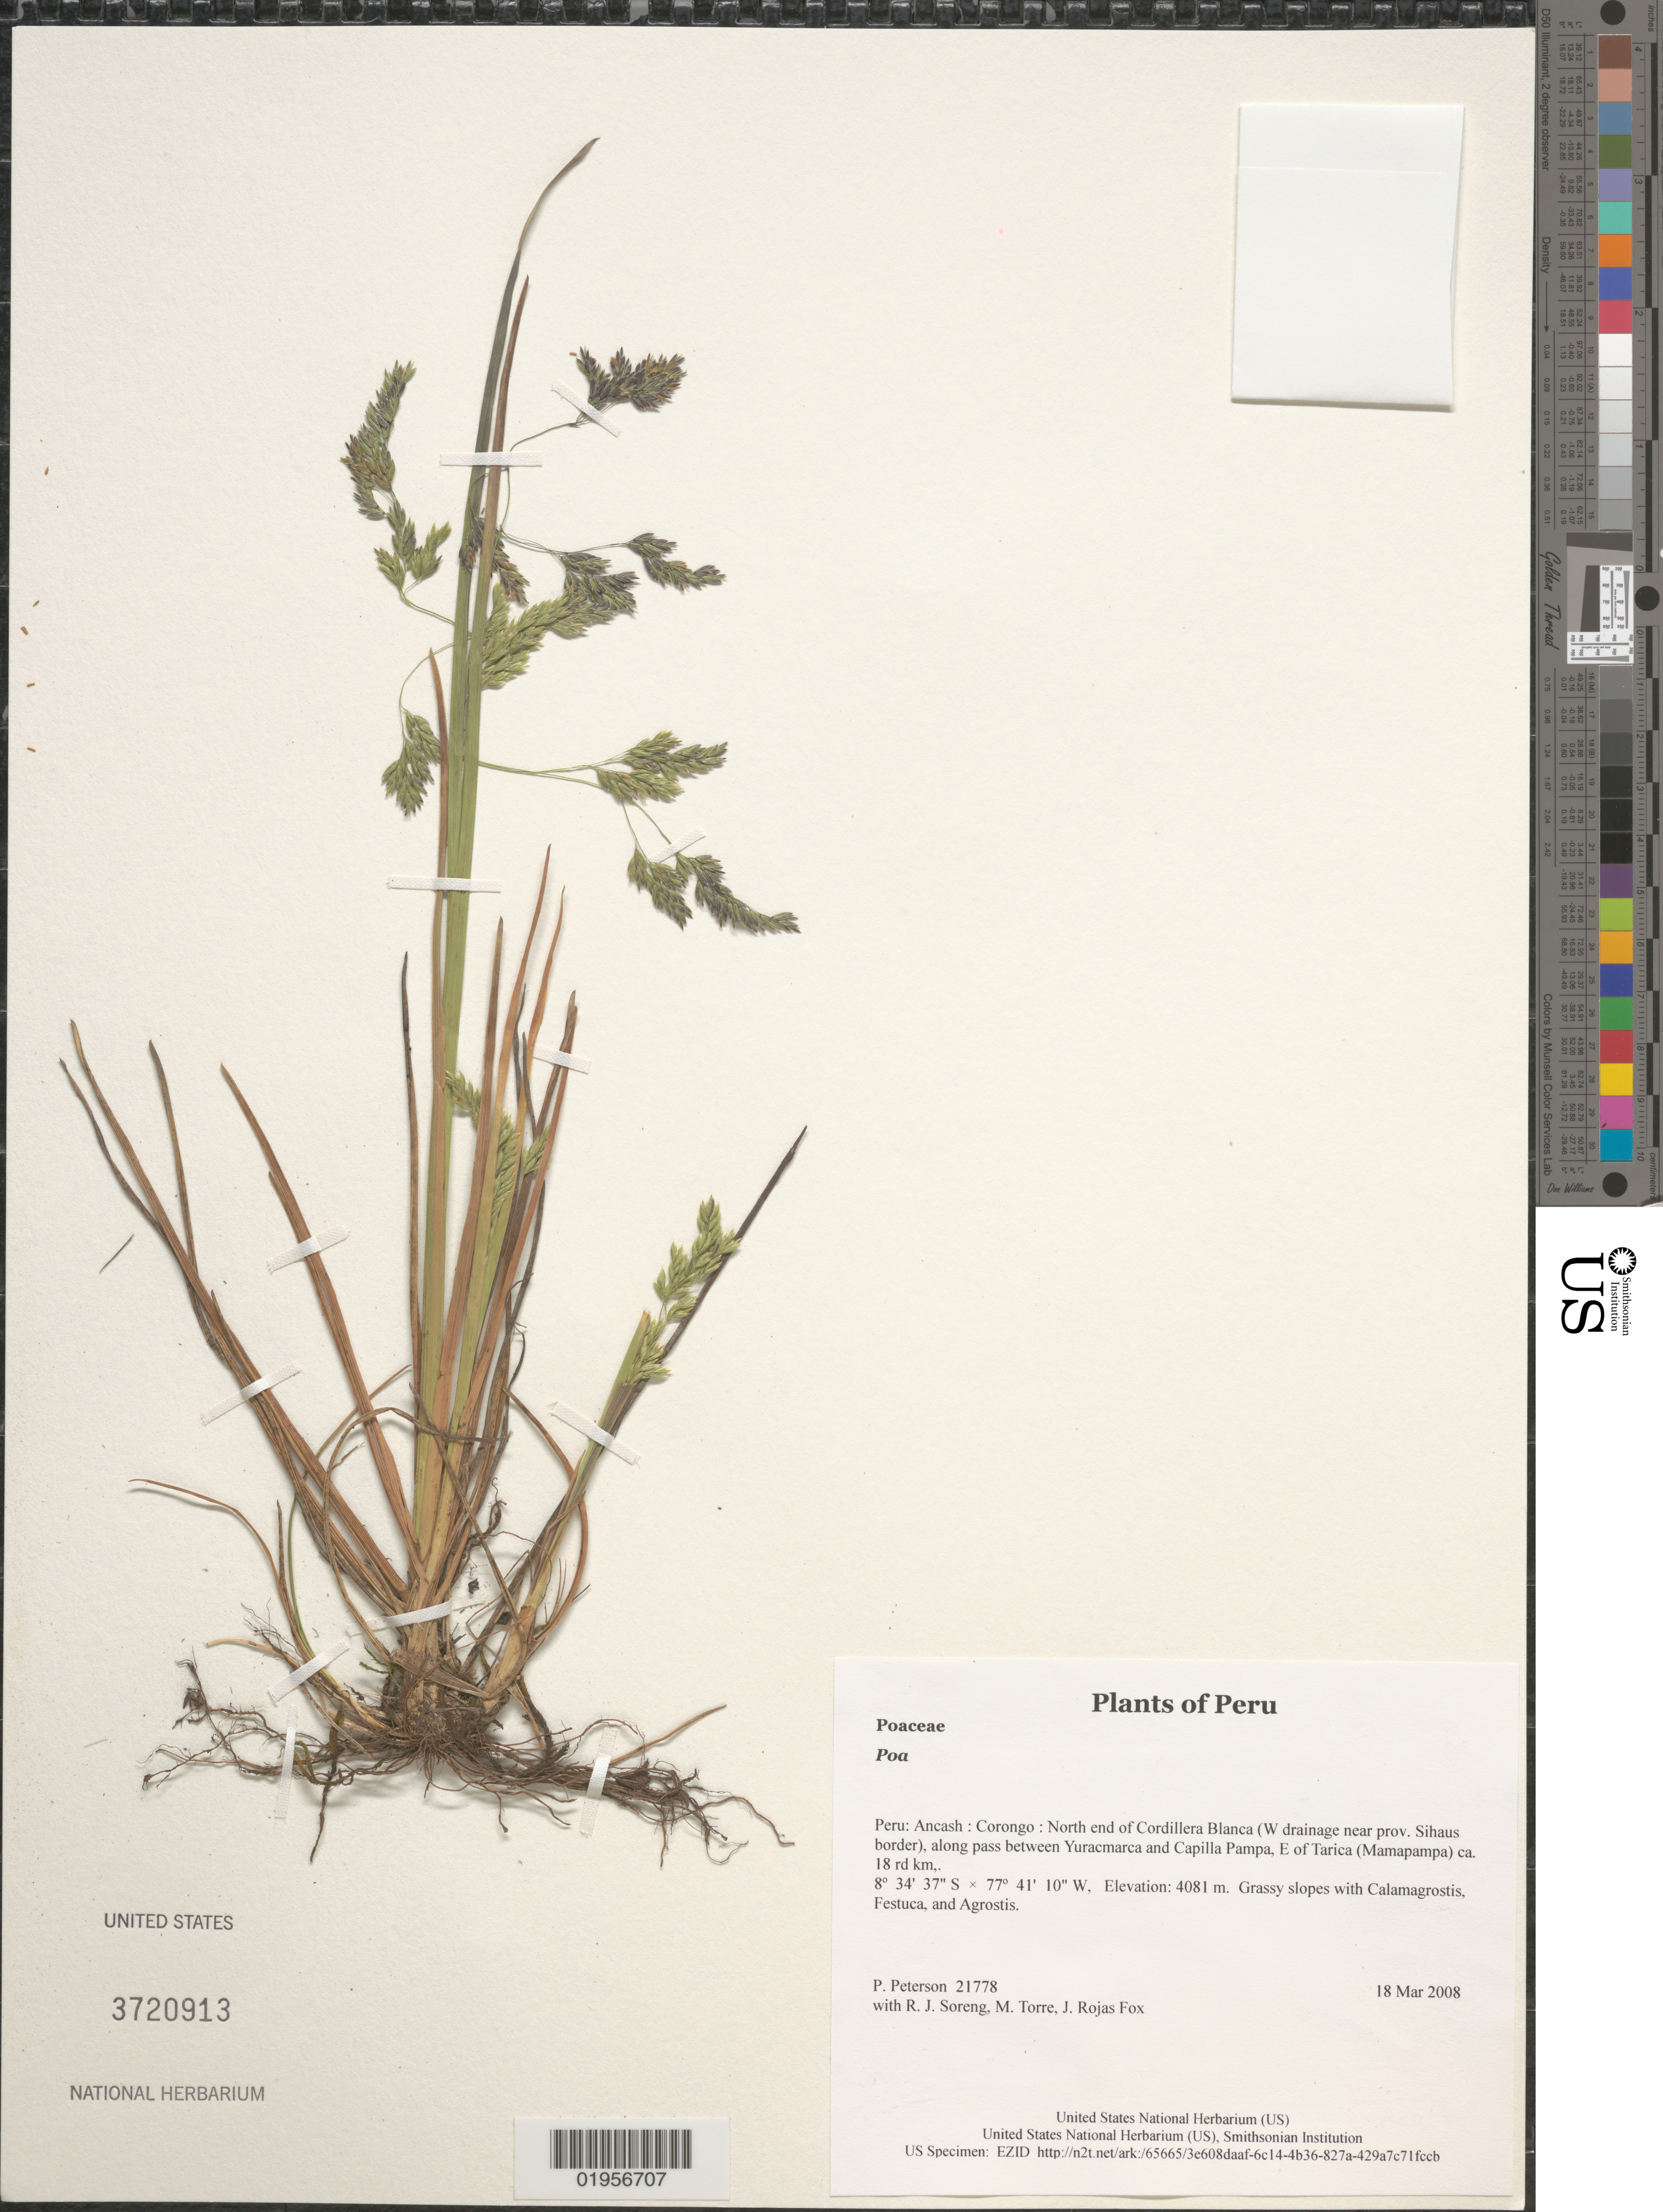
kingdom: Plantae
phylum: Tracheophyta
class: Liliopsida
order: Poales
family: Poaceae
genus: Poa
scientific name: Poa sp.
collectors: P. M. Peterson, R. J. Soreng, M. Torre & J. Rojas Fox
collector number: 21778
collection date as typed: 18 Mar 2008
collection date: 2008-03-18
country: Peru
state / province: Ancash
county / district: Corongo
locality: North end of Cordillera Blanca (W drainage near prov. Sihaus border), along pass between Yuracmarca and Capilla Pampa, E of Tarica (Mamapampa) ca. 18 rd km,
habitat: Grassy slopes with Calamagrostis, Festuca, and Agrostis.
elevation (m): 4081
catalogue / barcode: US 3720913